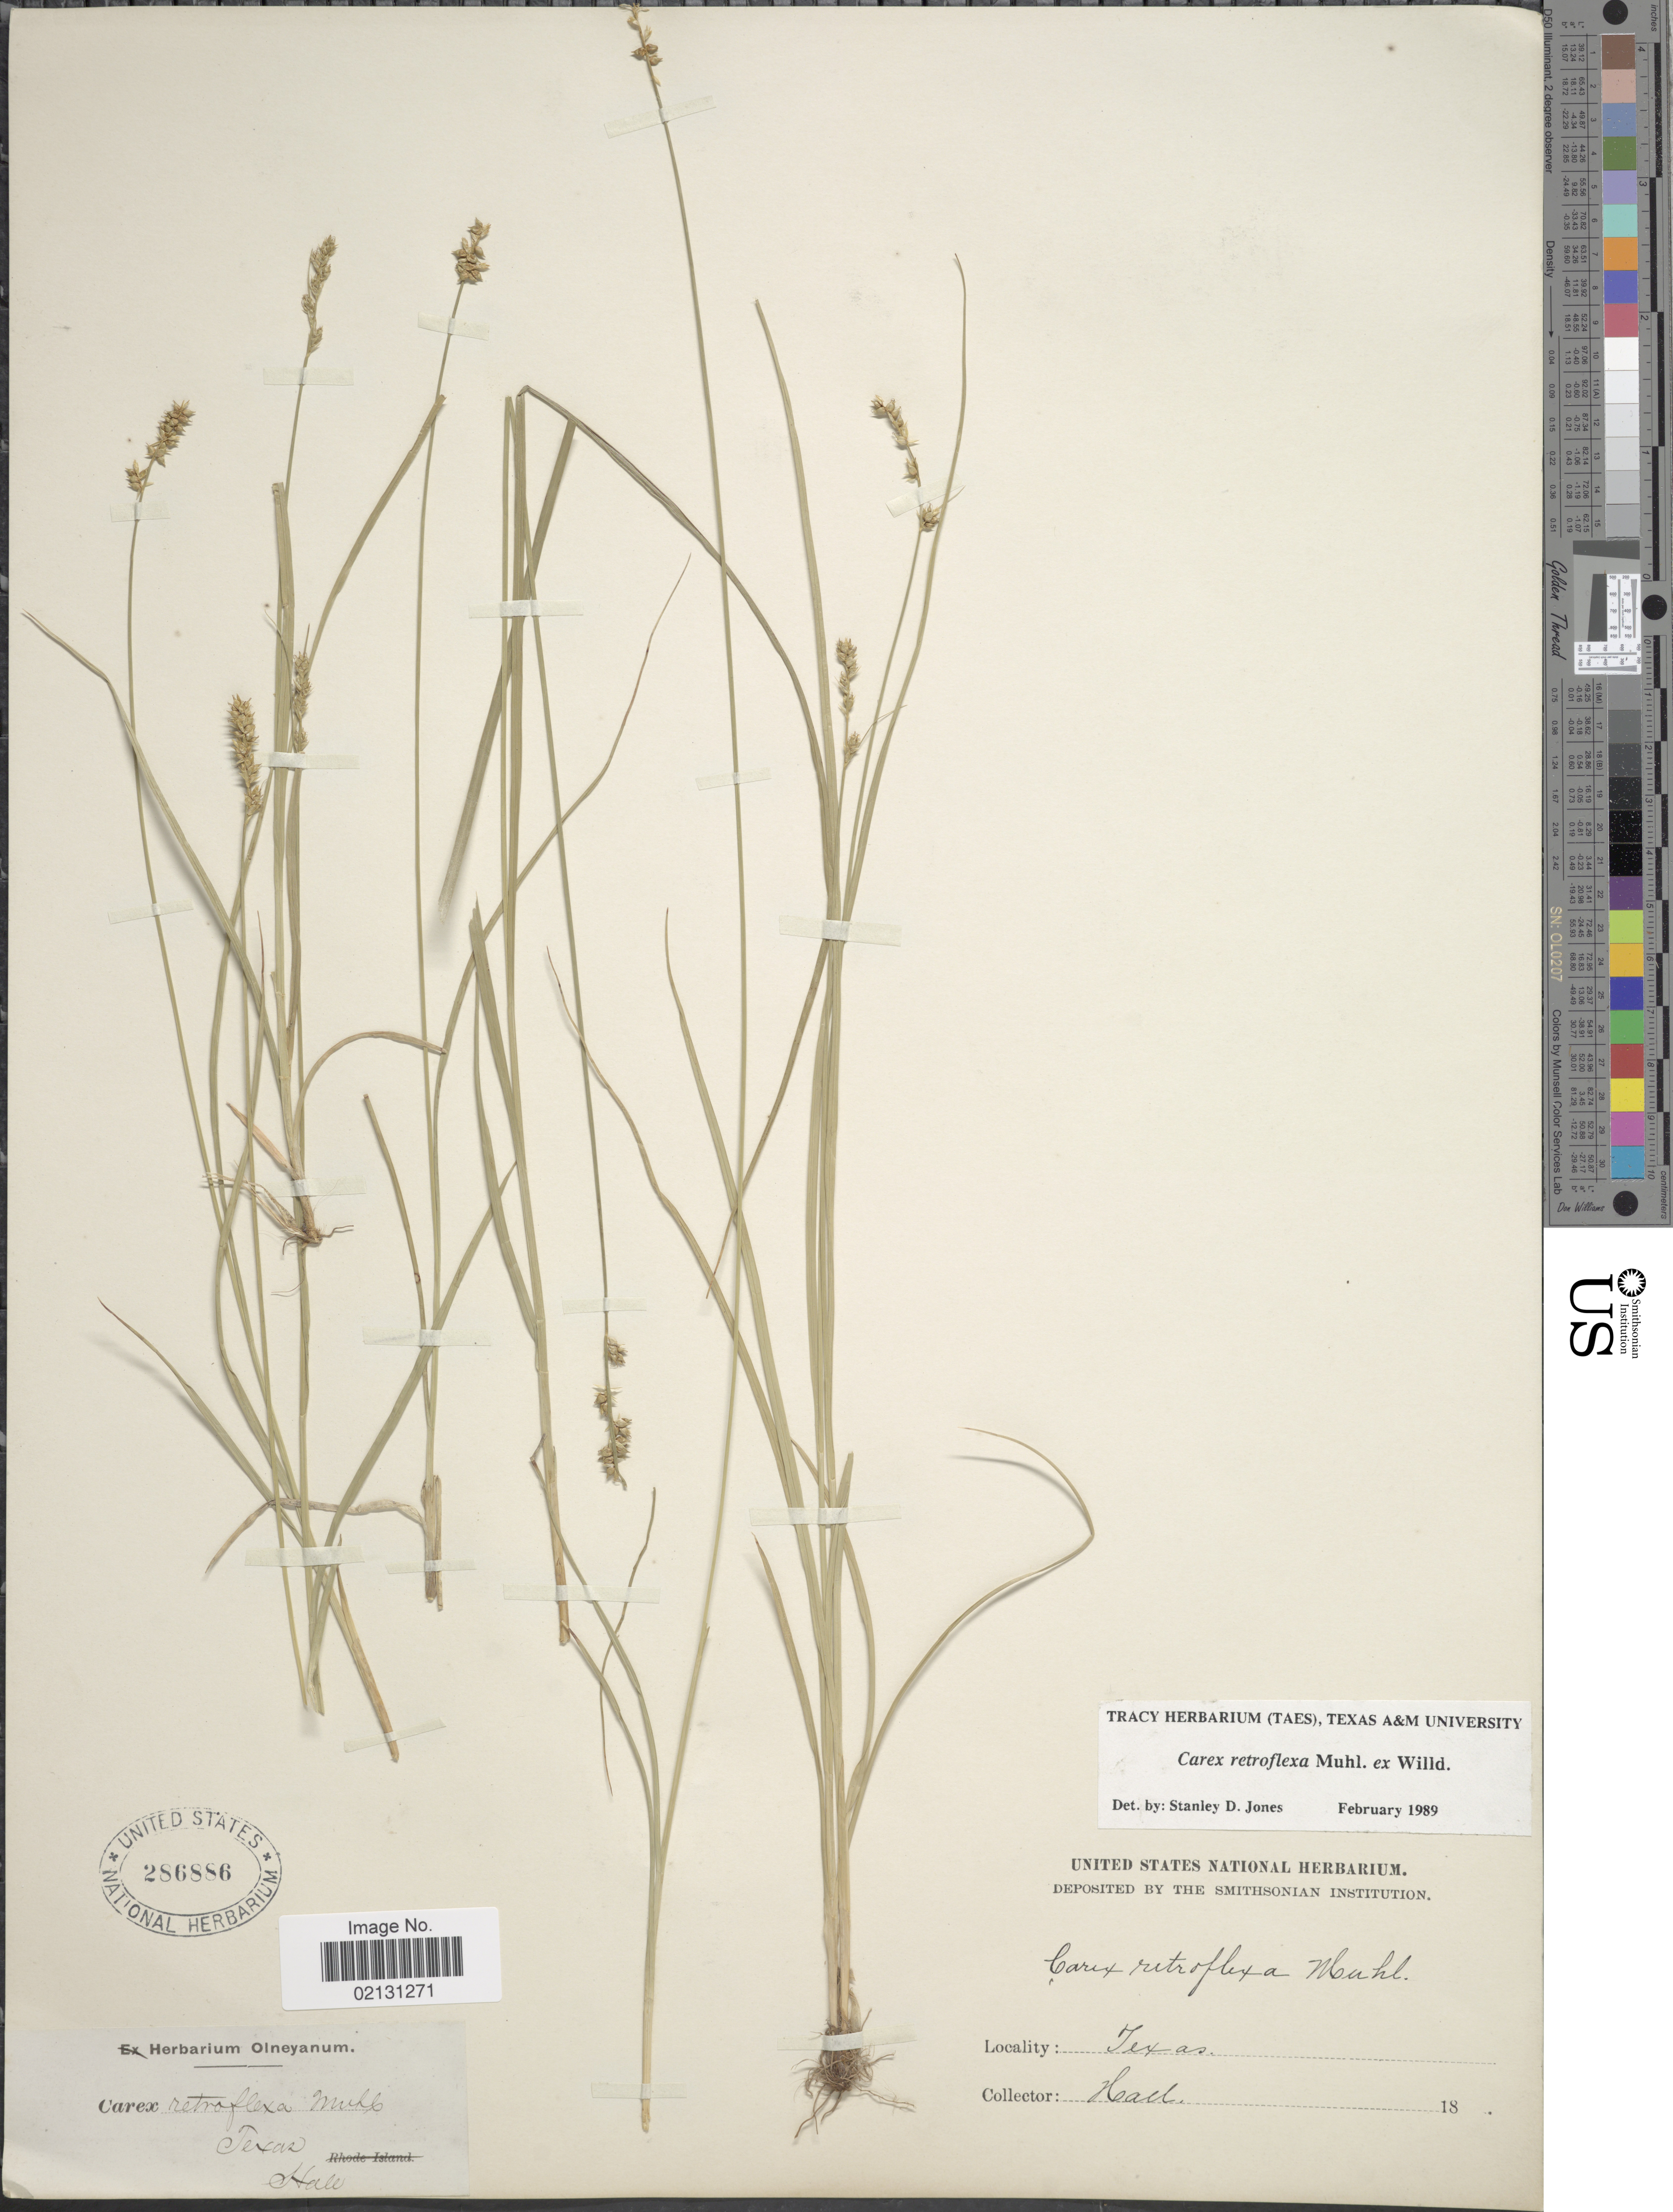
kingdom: Plantae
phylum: Tracheophyta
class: Liliopsida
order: Poales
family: Cyperaceae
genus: Carex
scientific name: Carex retroflexa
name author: Muhl. ex Willd.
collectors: -- Hall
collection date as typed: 18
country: United States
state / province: Texas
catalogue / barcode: US 286886